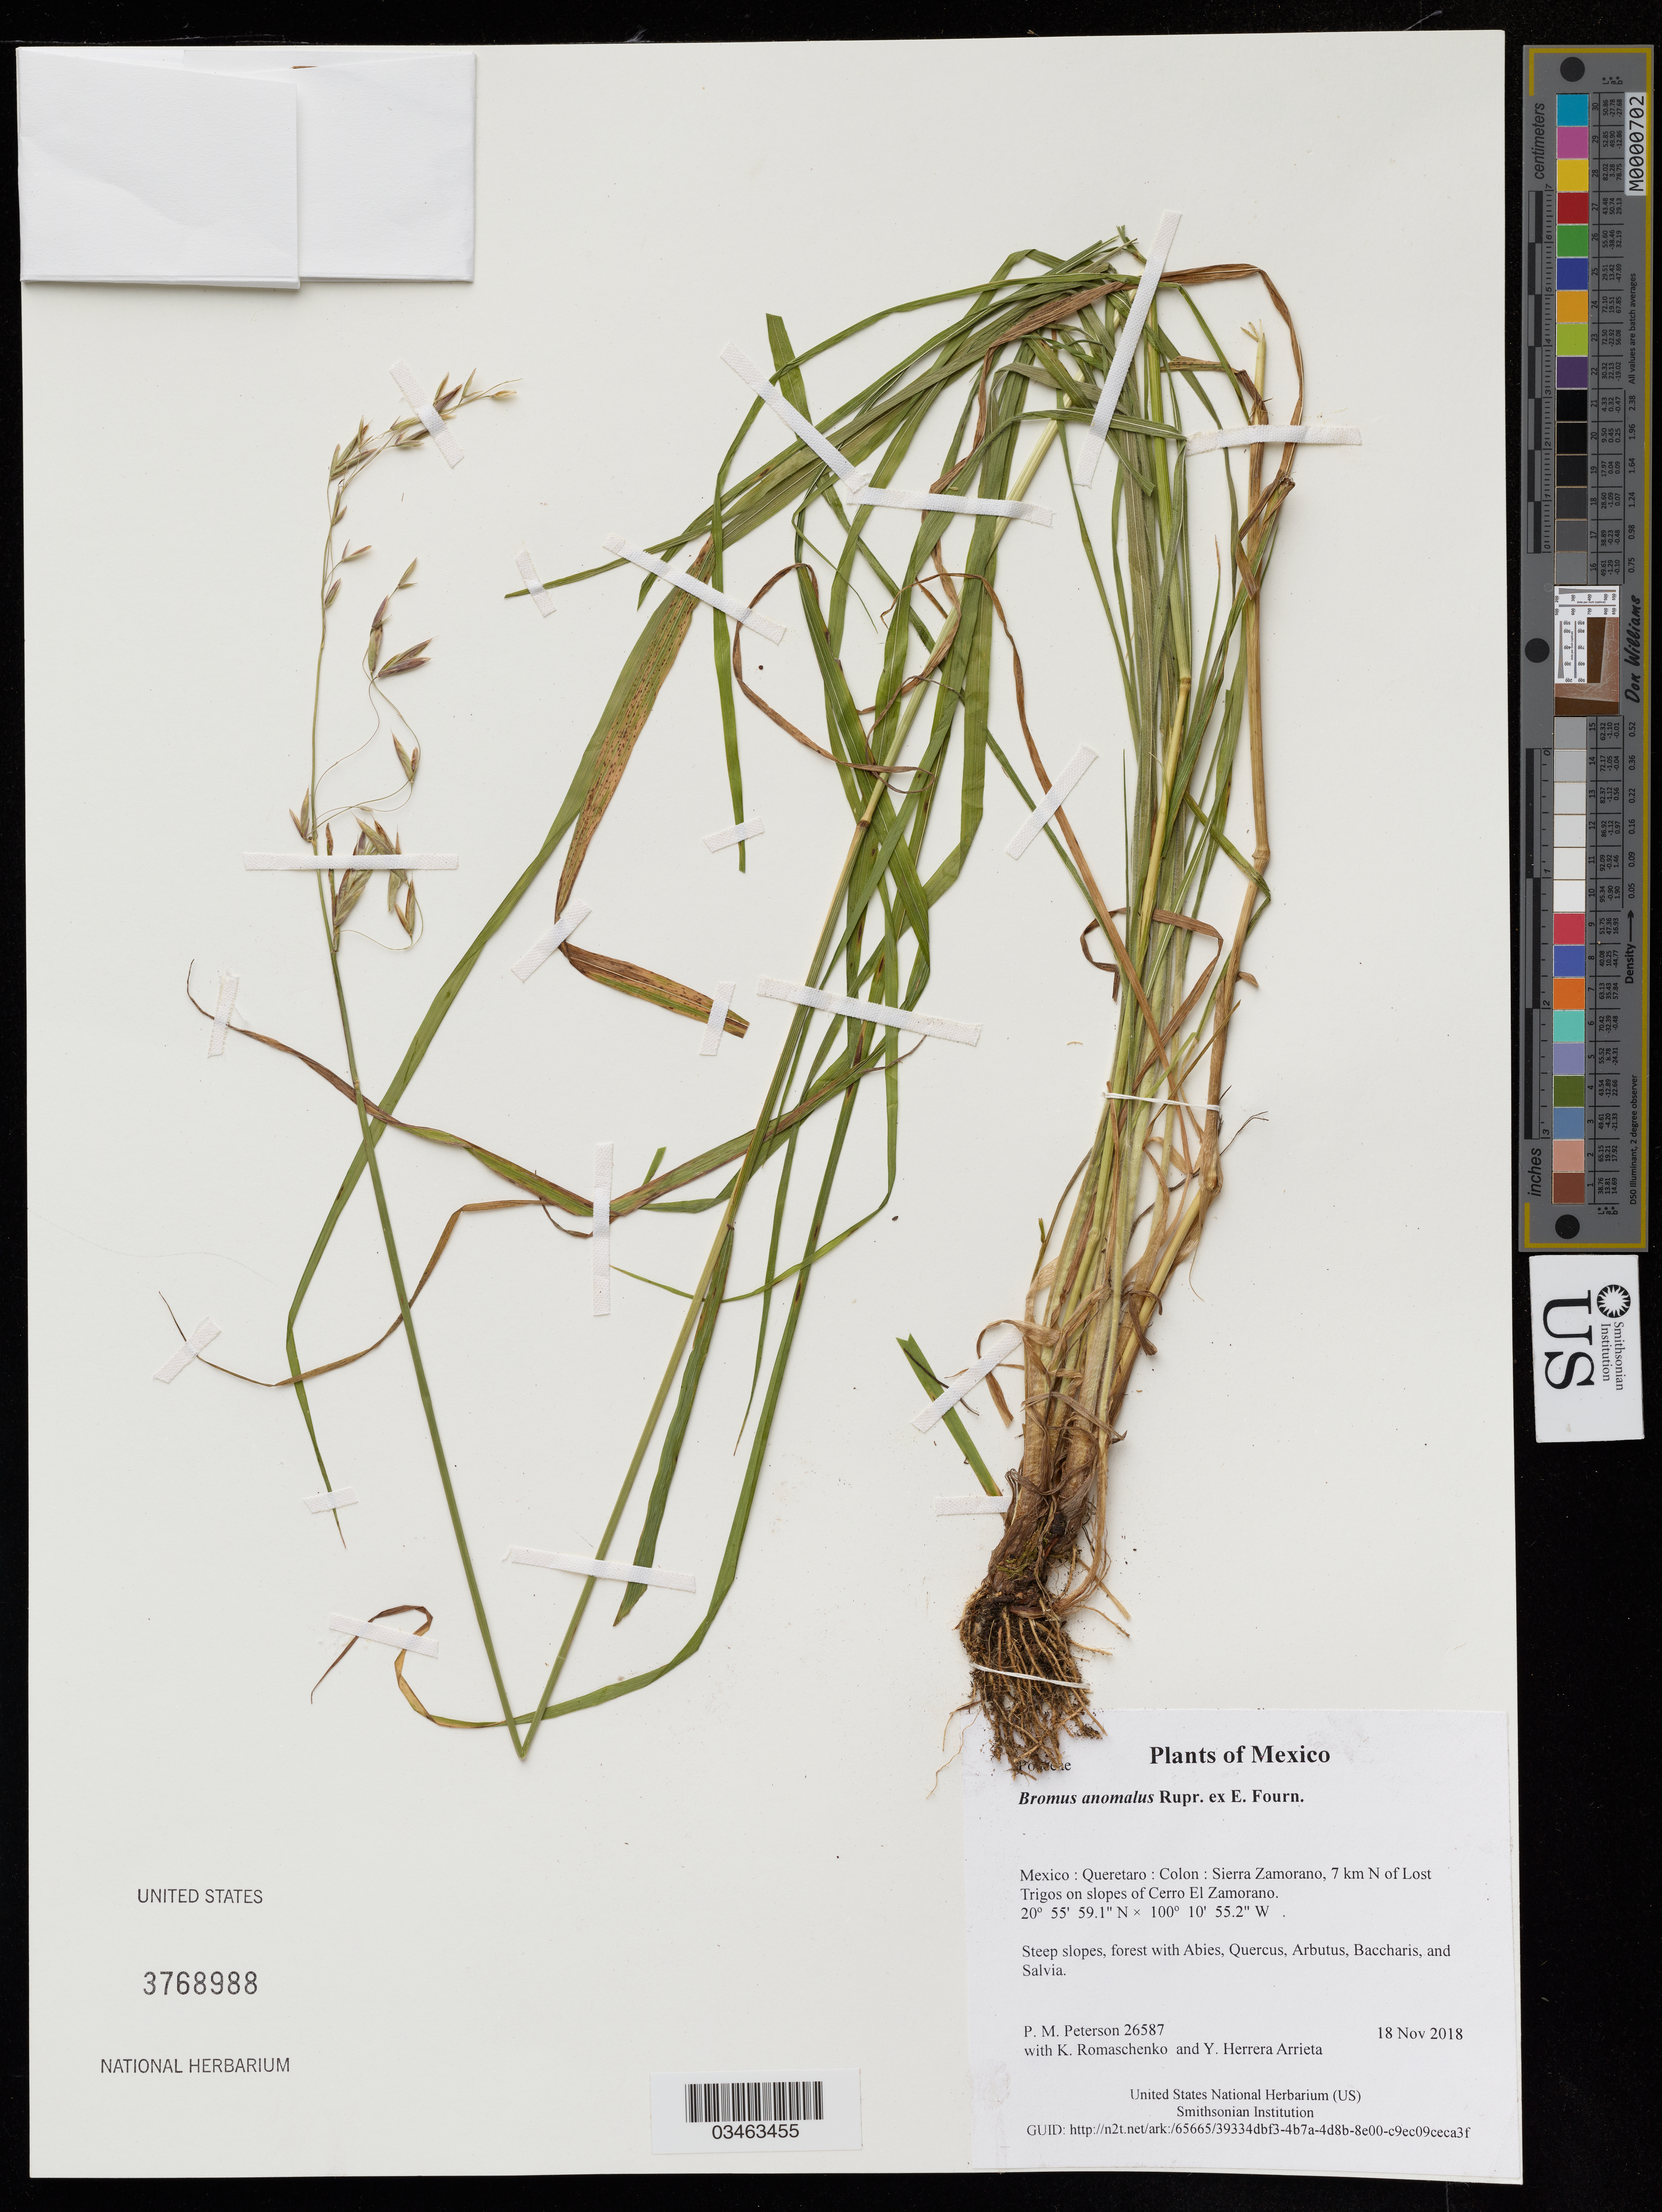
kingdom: Plantae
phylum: Tracheophyta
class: Liliopsida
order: Poales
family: Poaceae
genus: Bromus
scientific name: Bromus anomalus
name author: Rupr. ex E. Fourn.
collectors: P. M. Peterson, K. Romaschenko & Y. Herrera Arrieta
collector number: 26587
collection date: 2018-11-18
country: Mexico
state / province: Queretaro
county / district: Colon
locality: Sierra Zamorano, 7 km N of Lost Trigos on slopes of Cerro El Zamorano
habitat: Steep slopes, forest with Abies, Quercus, Arbutus, Baccharis, and Salvia.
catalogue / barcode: US 3768988